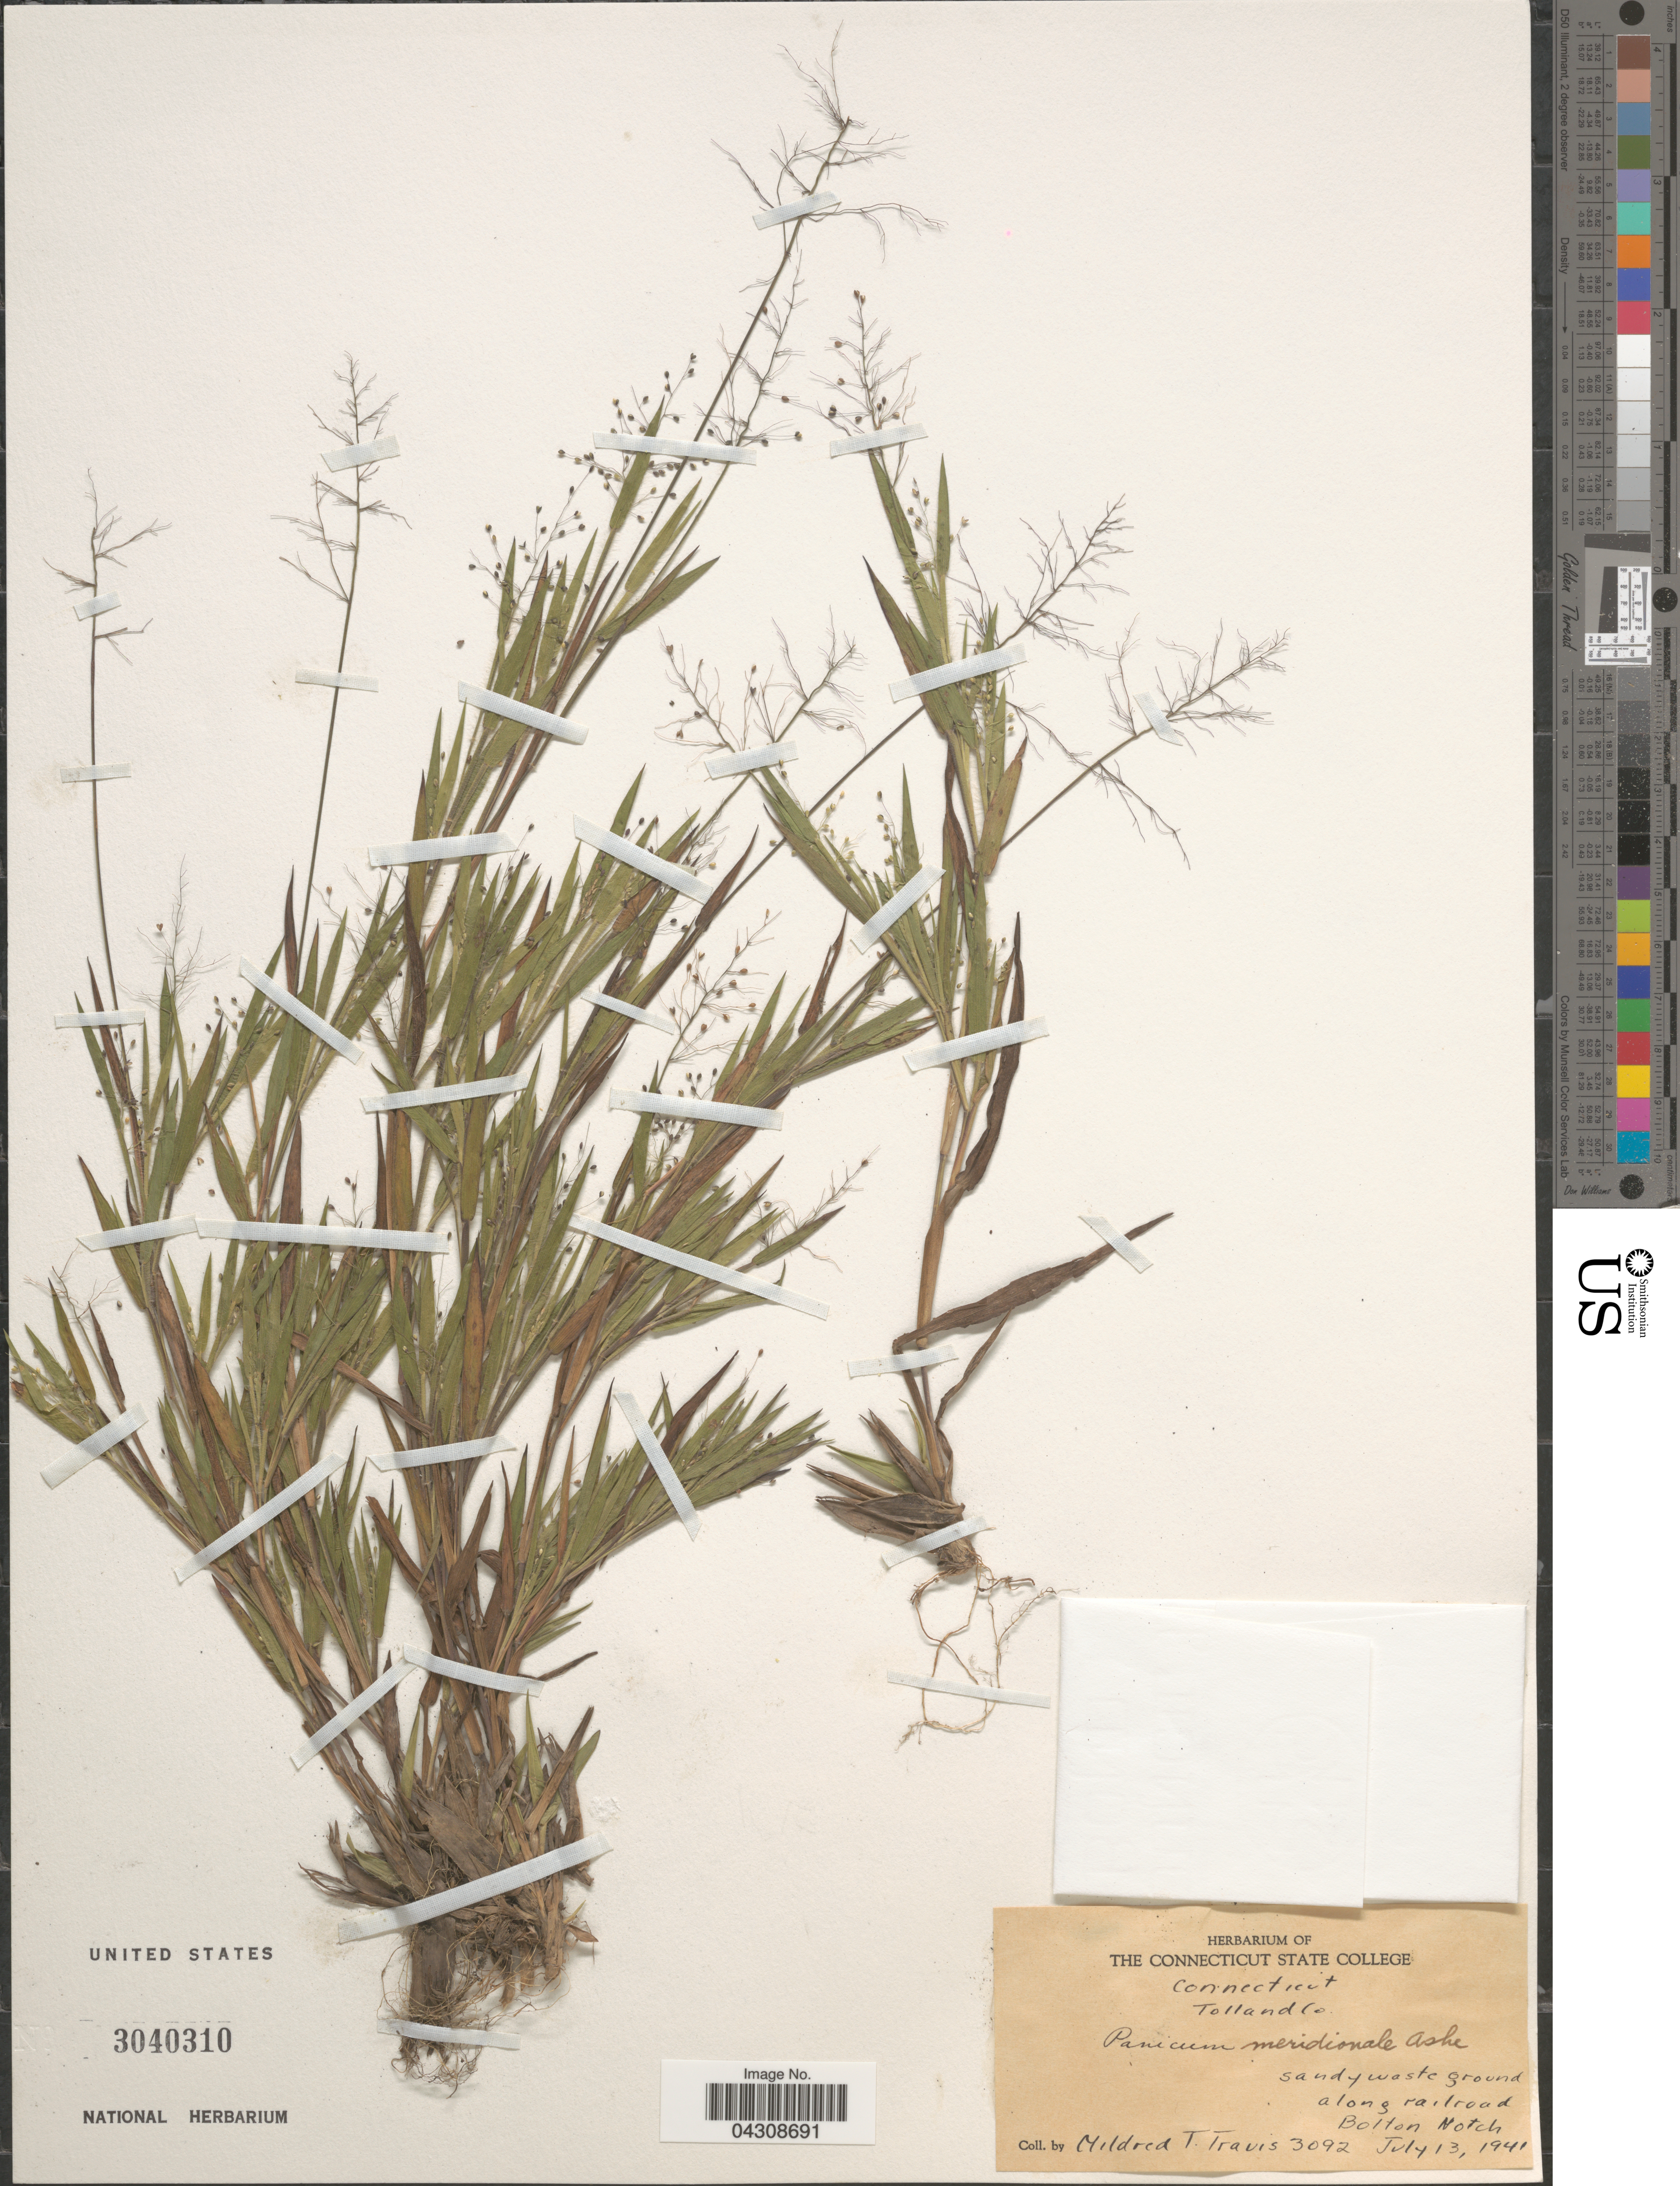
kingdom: Plantae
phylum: Tracheophyta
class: Liliopsida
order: Poales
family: Poaceae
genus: Dichanthelium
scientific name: Dichanthelium acuminatum var. acuminatum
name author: (Sw.) Gould & C.A. Clark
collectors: M. Travis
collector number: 3092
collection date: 1941-07-13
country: United States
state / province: Connecticut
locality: Tolland Co. Sandy waste ground along railroad. Bolton Notch.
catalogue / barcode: US 3040310